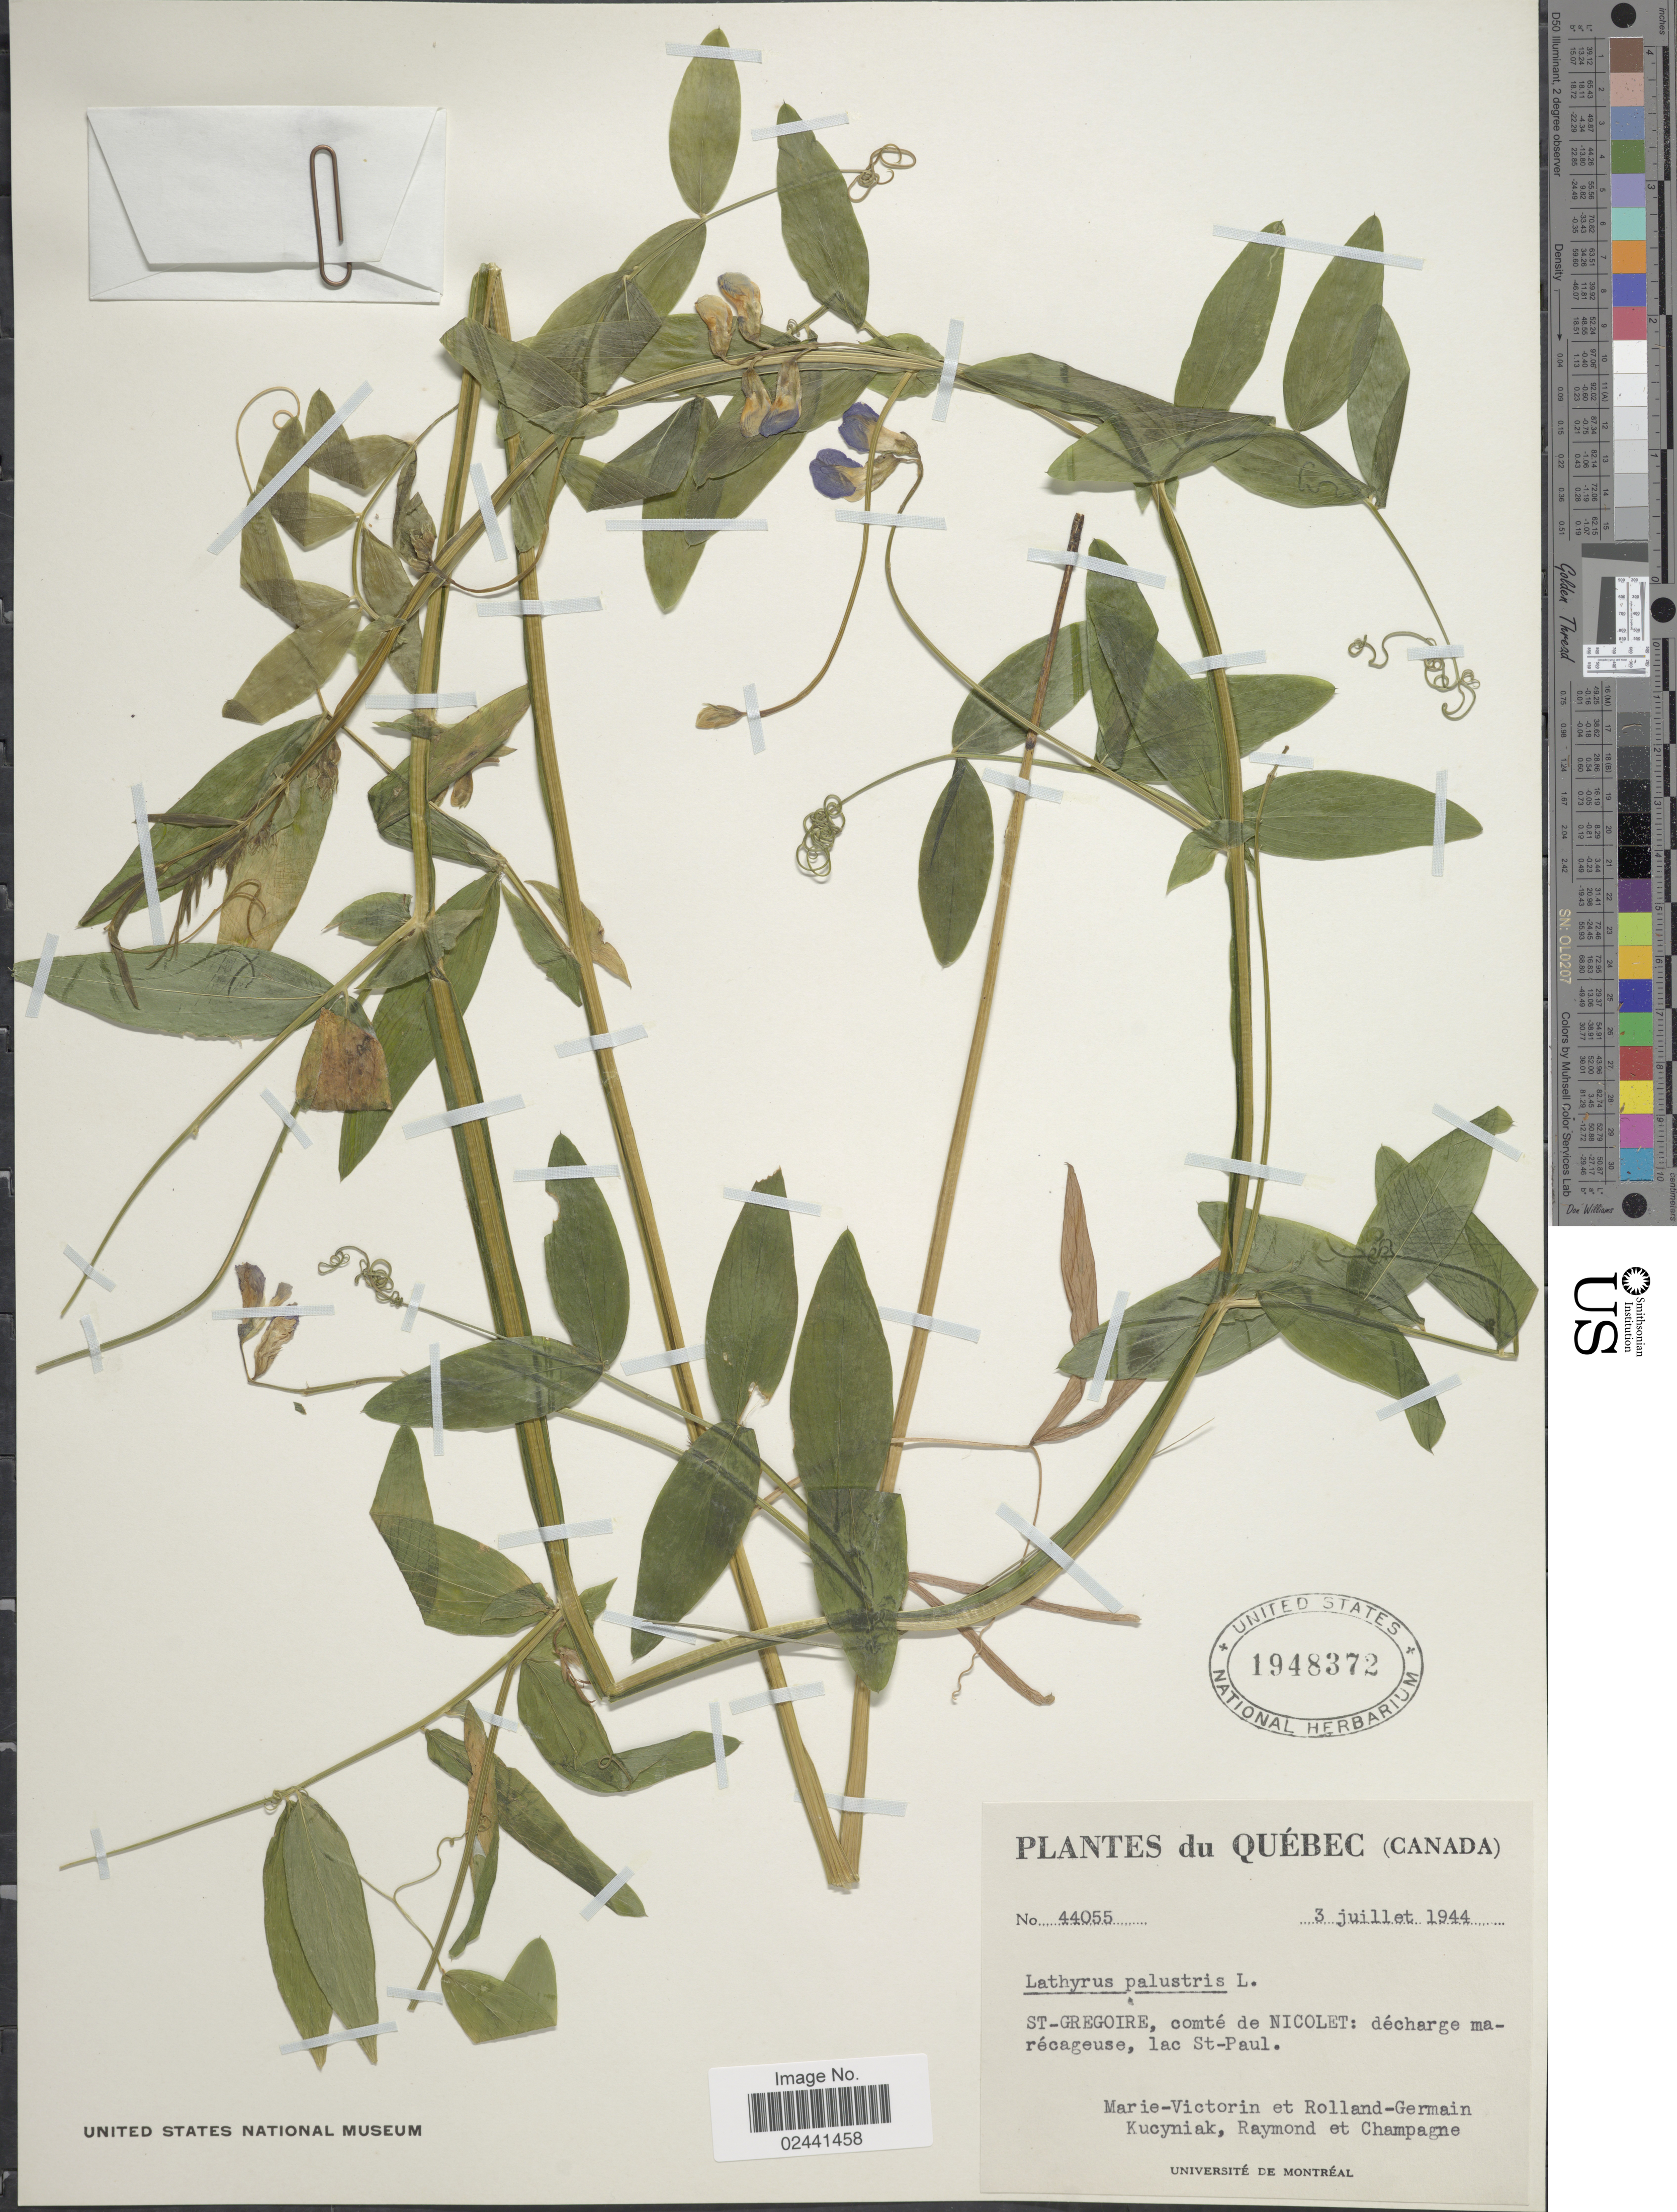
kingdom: Plantae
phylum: Tracheophyta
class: Magnoliopsida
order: Fabales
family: Fabaceae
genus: Lathyrus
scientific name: Lathyrus palustris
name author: L.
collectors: -. Marie-Victorin, Rolland-Germain, Kucyniak, -. Raymond & Champagne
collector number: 44055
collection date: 1944-07-03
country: Canada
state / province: Quebec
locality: St-Gregoire, comté de Nicolet: décharge marécageuse, lac St-Paul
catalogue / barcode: US 1948372